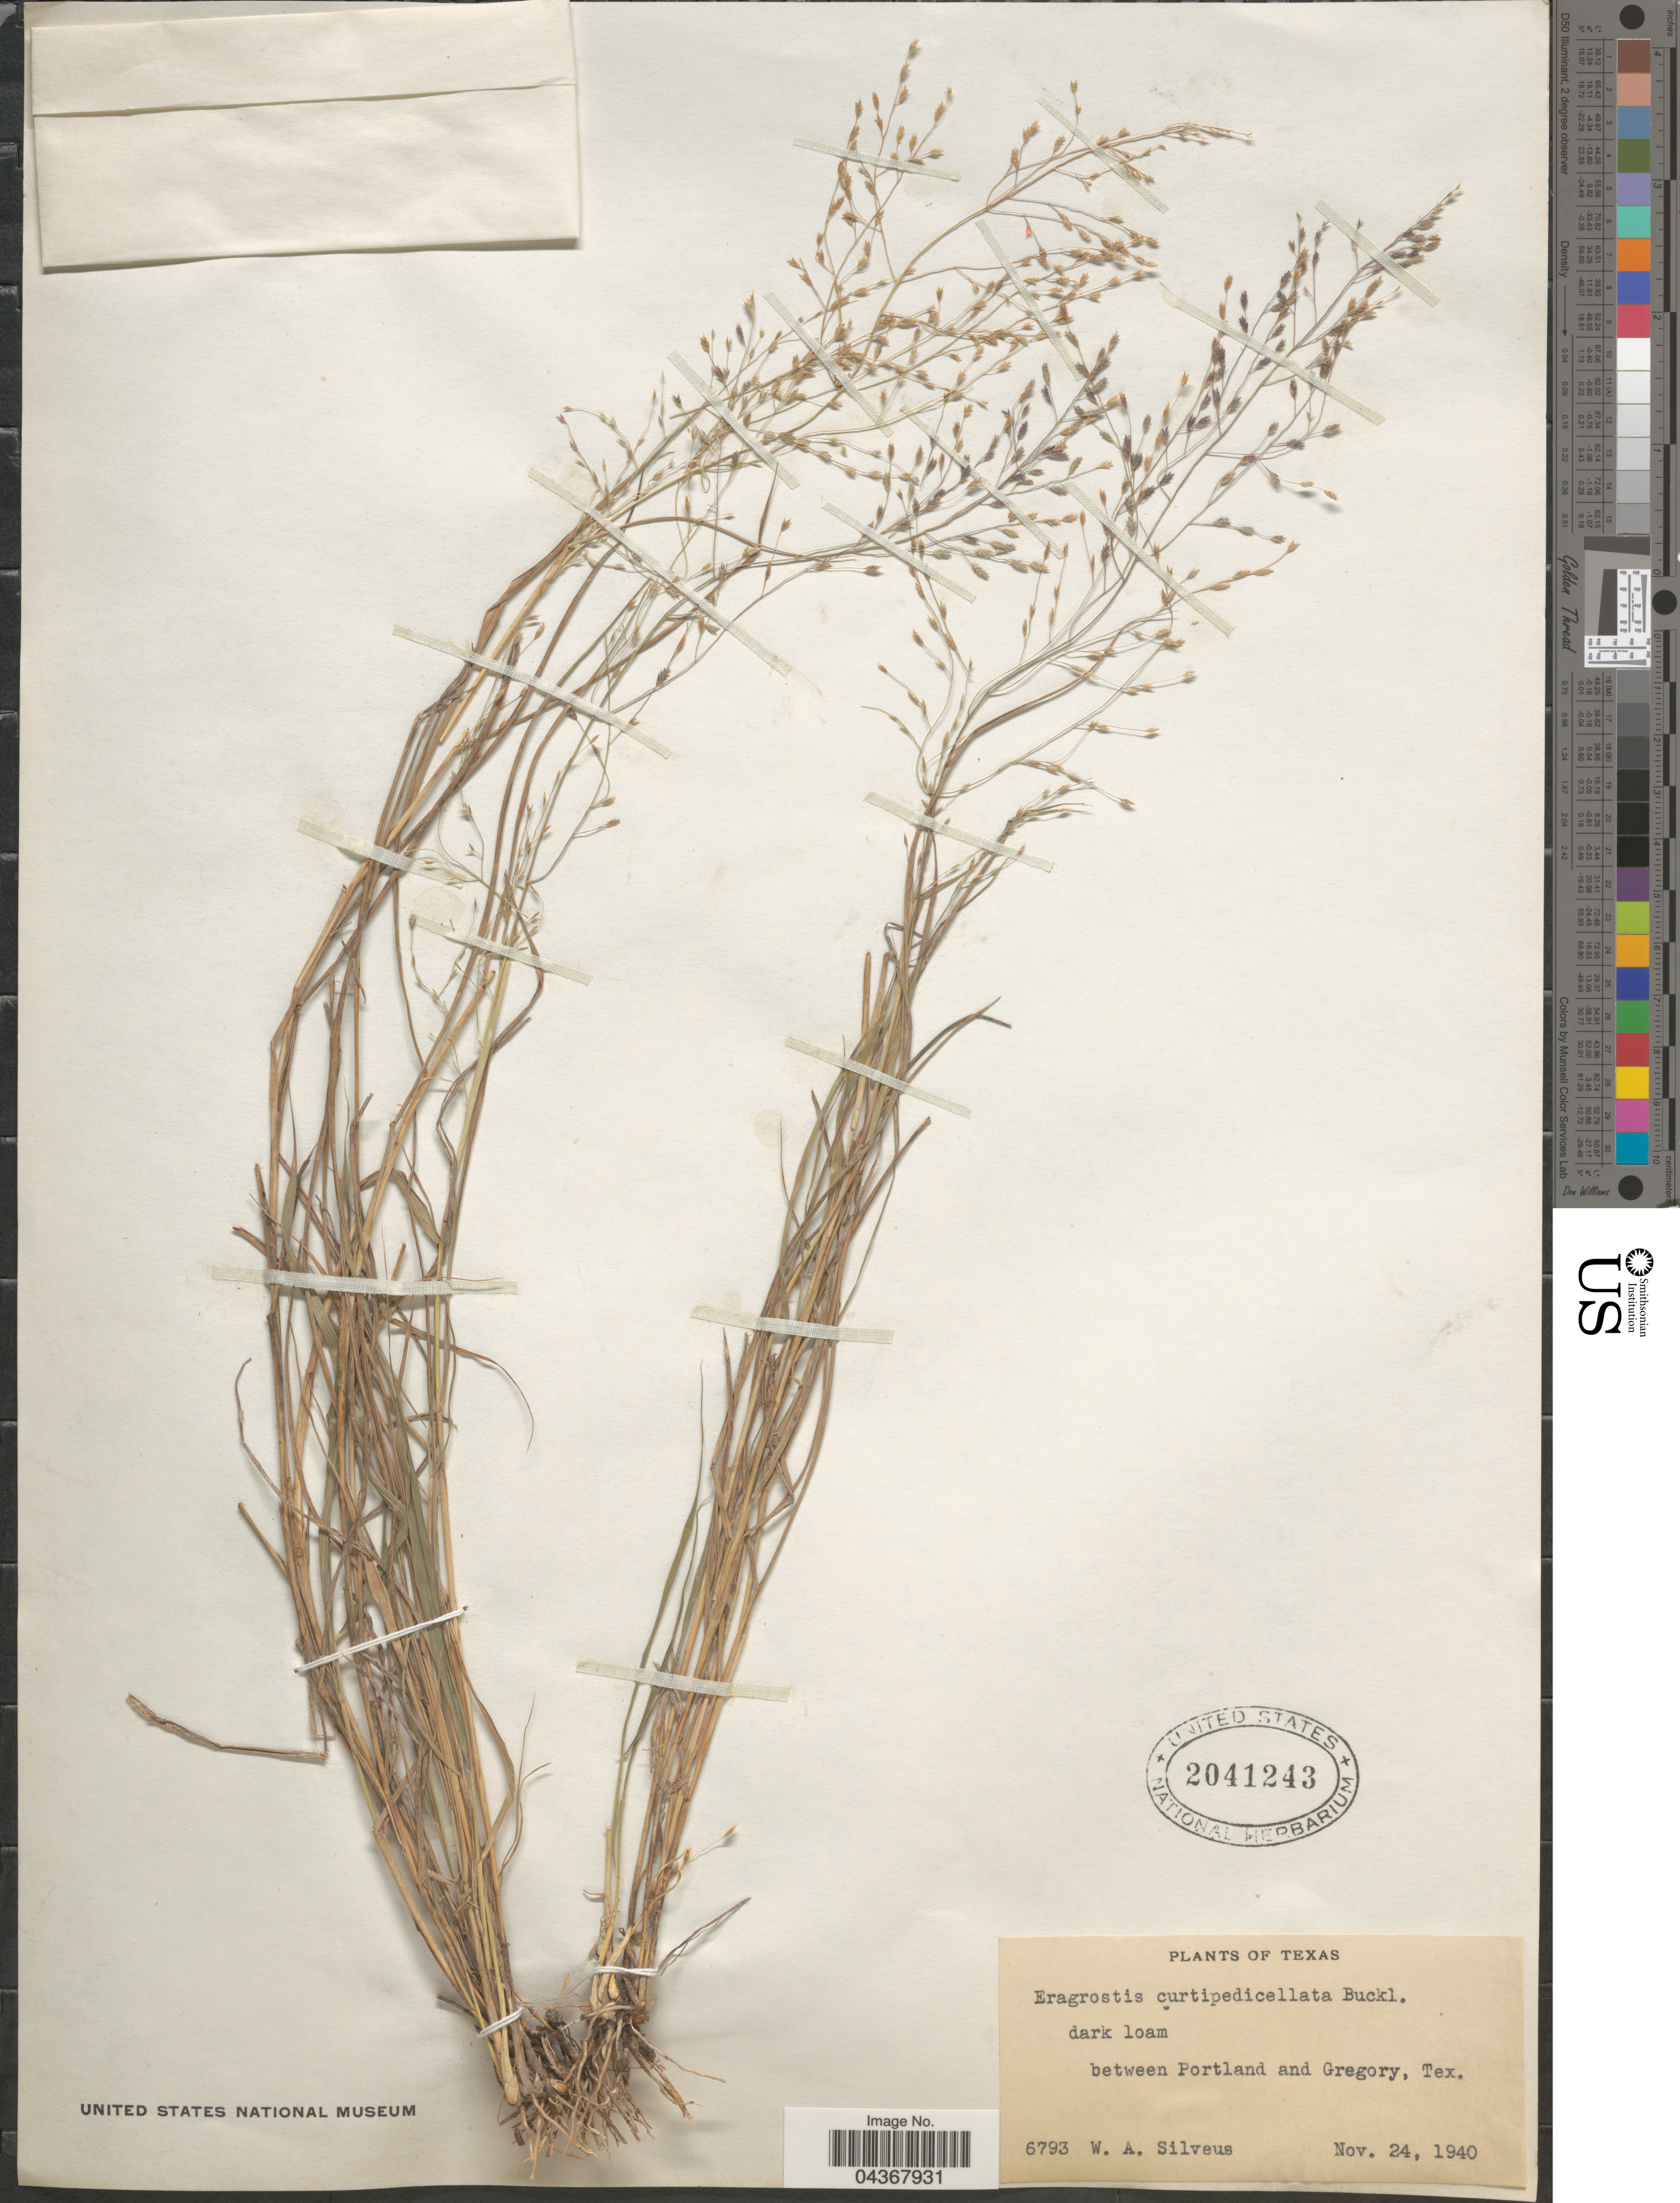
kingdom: Plantae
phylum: Tracheophyta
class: Liliopsida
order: Poales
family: Poaceae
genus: Eragrostis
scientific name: Eragrostis curtipedicellata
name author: Buckley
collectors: W. Silveus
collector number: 6793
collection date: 1940-11-24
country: United States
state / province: Texas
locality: Between Portland and Gregory.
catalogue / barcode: US 2041243